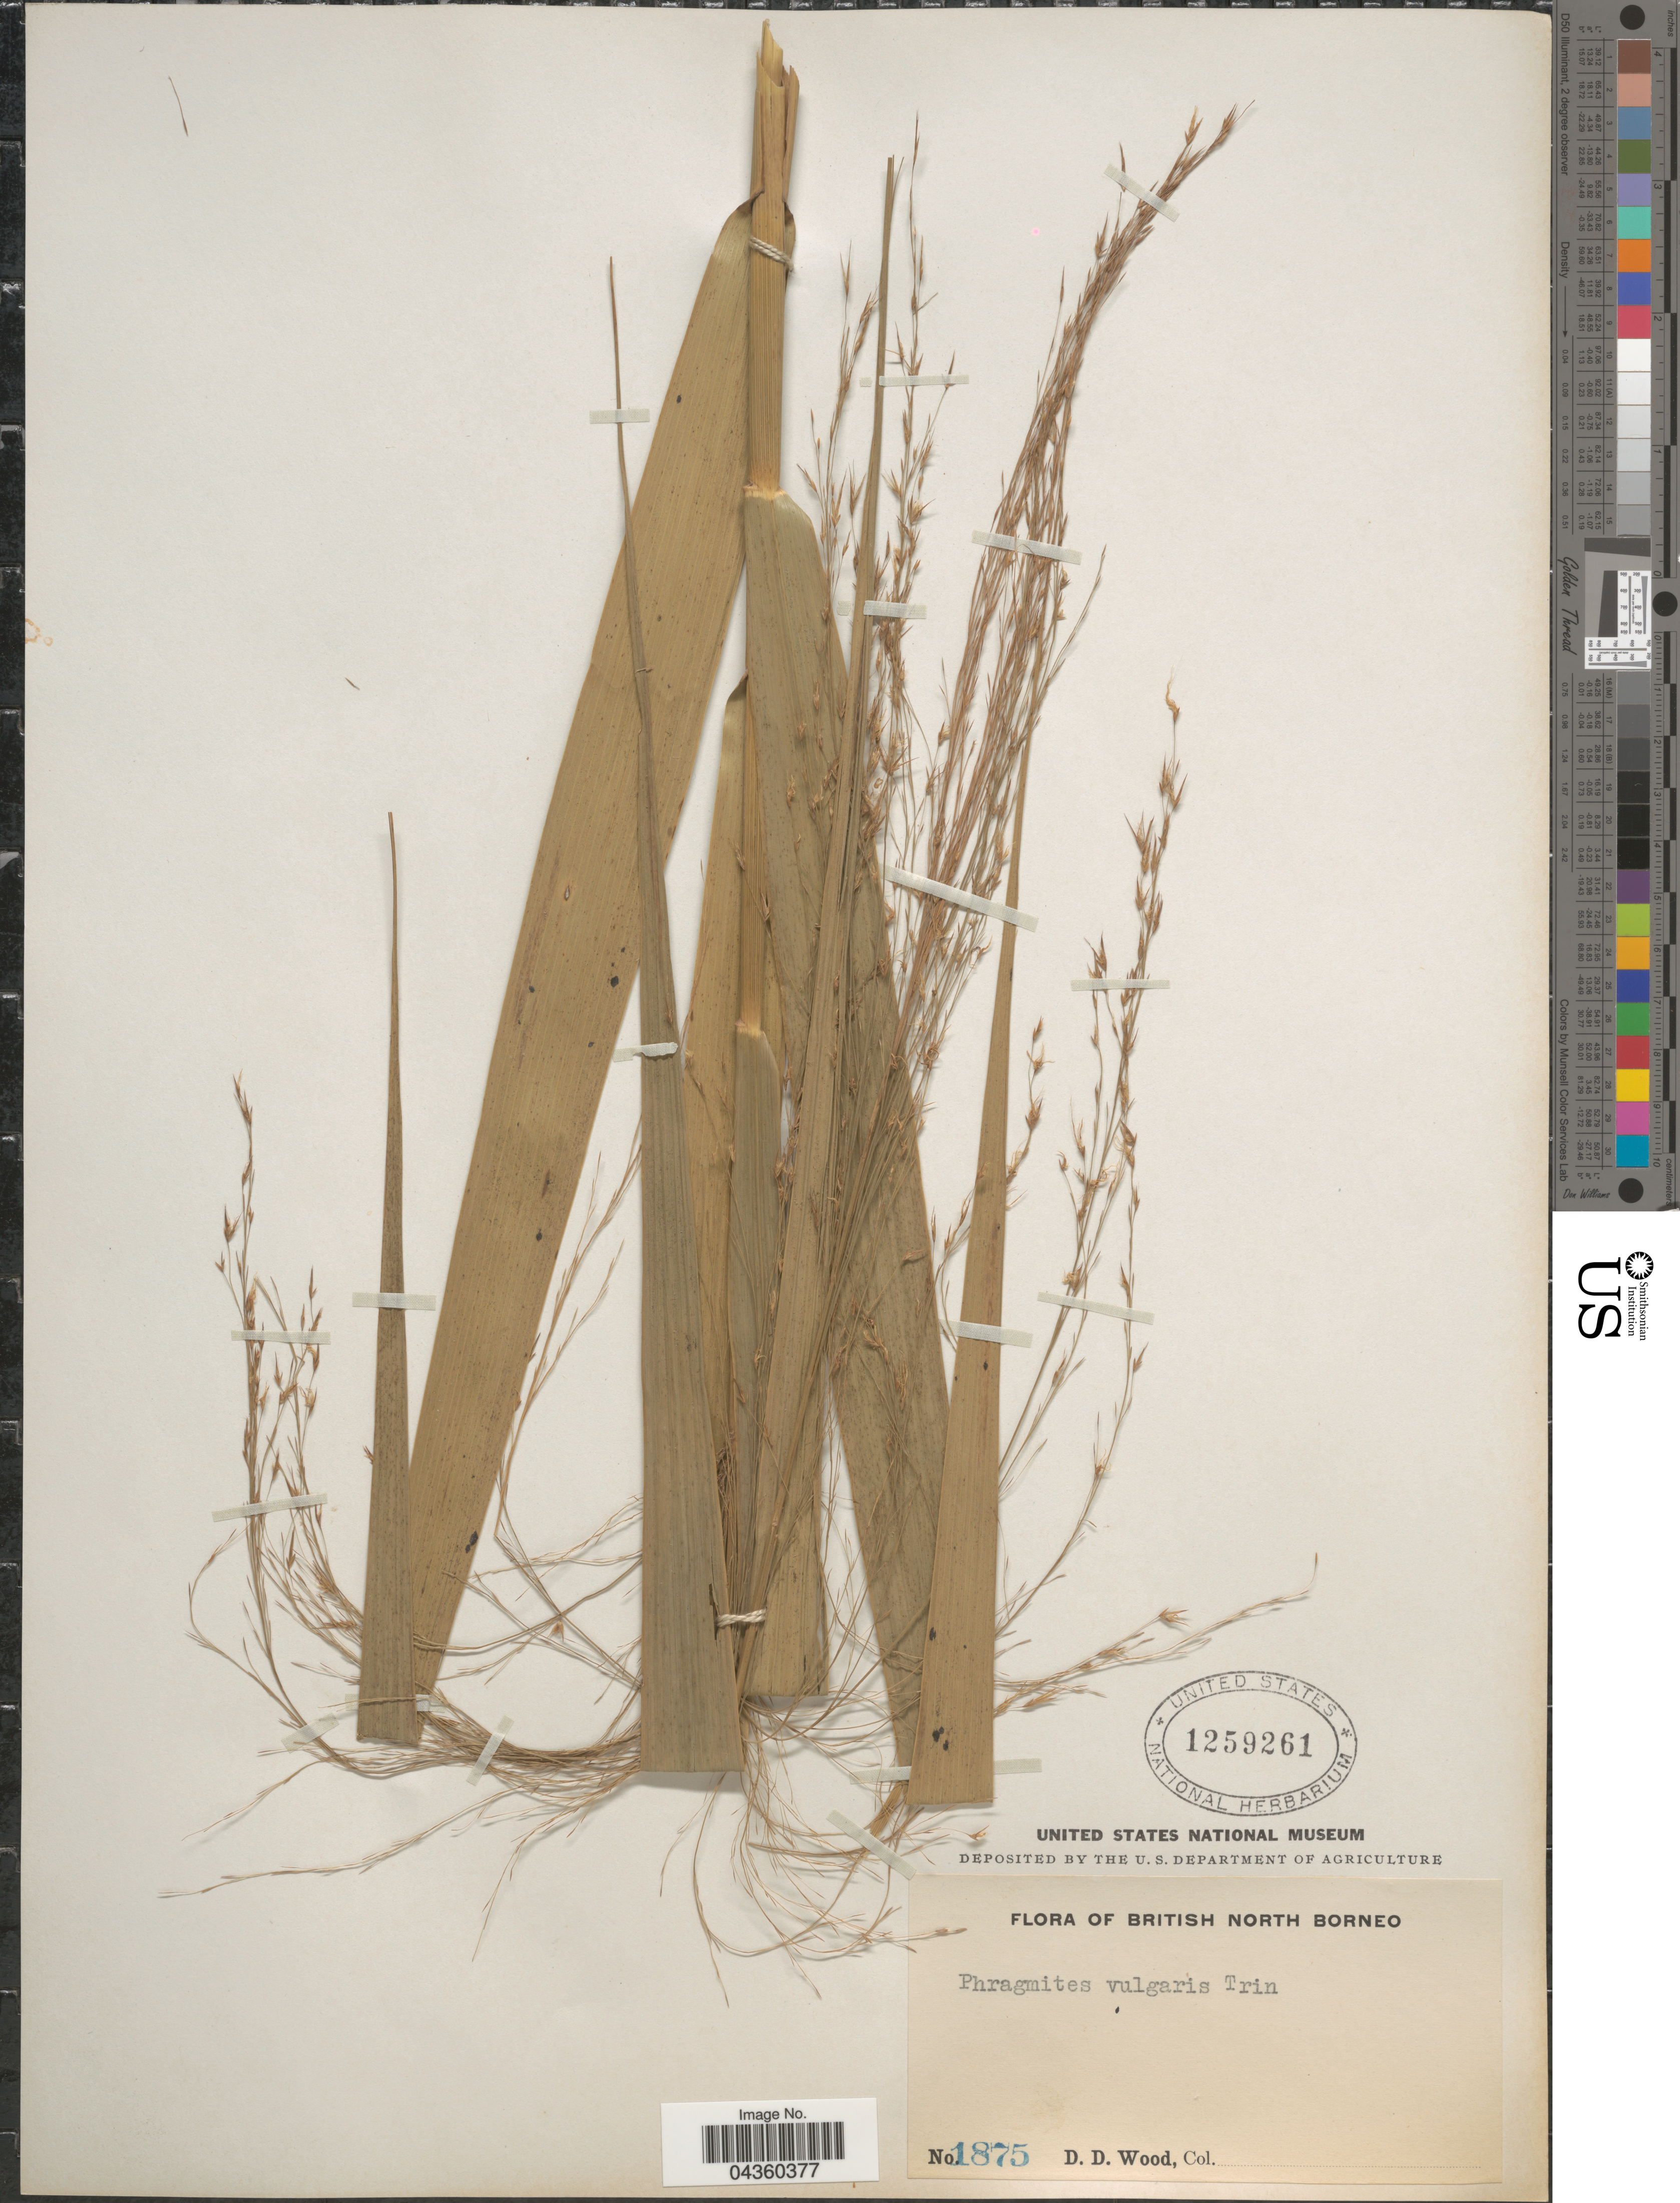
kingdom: Plantae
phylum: Tracheophyta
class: Liliopsida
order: Poales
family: Poaceae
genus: Phragmites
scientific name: Phragmites karka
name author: (Retz.) Trin. ex Steud.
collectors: D. Wood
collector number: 1875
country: Malaysia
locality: British North Borneo.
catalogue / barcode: US 1259261